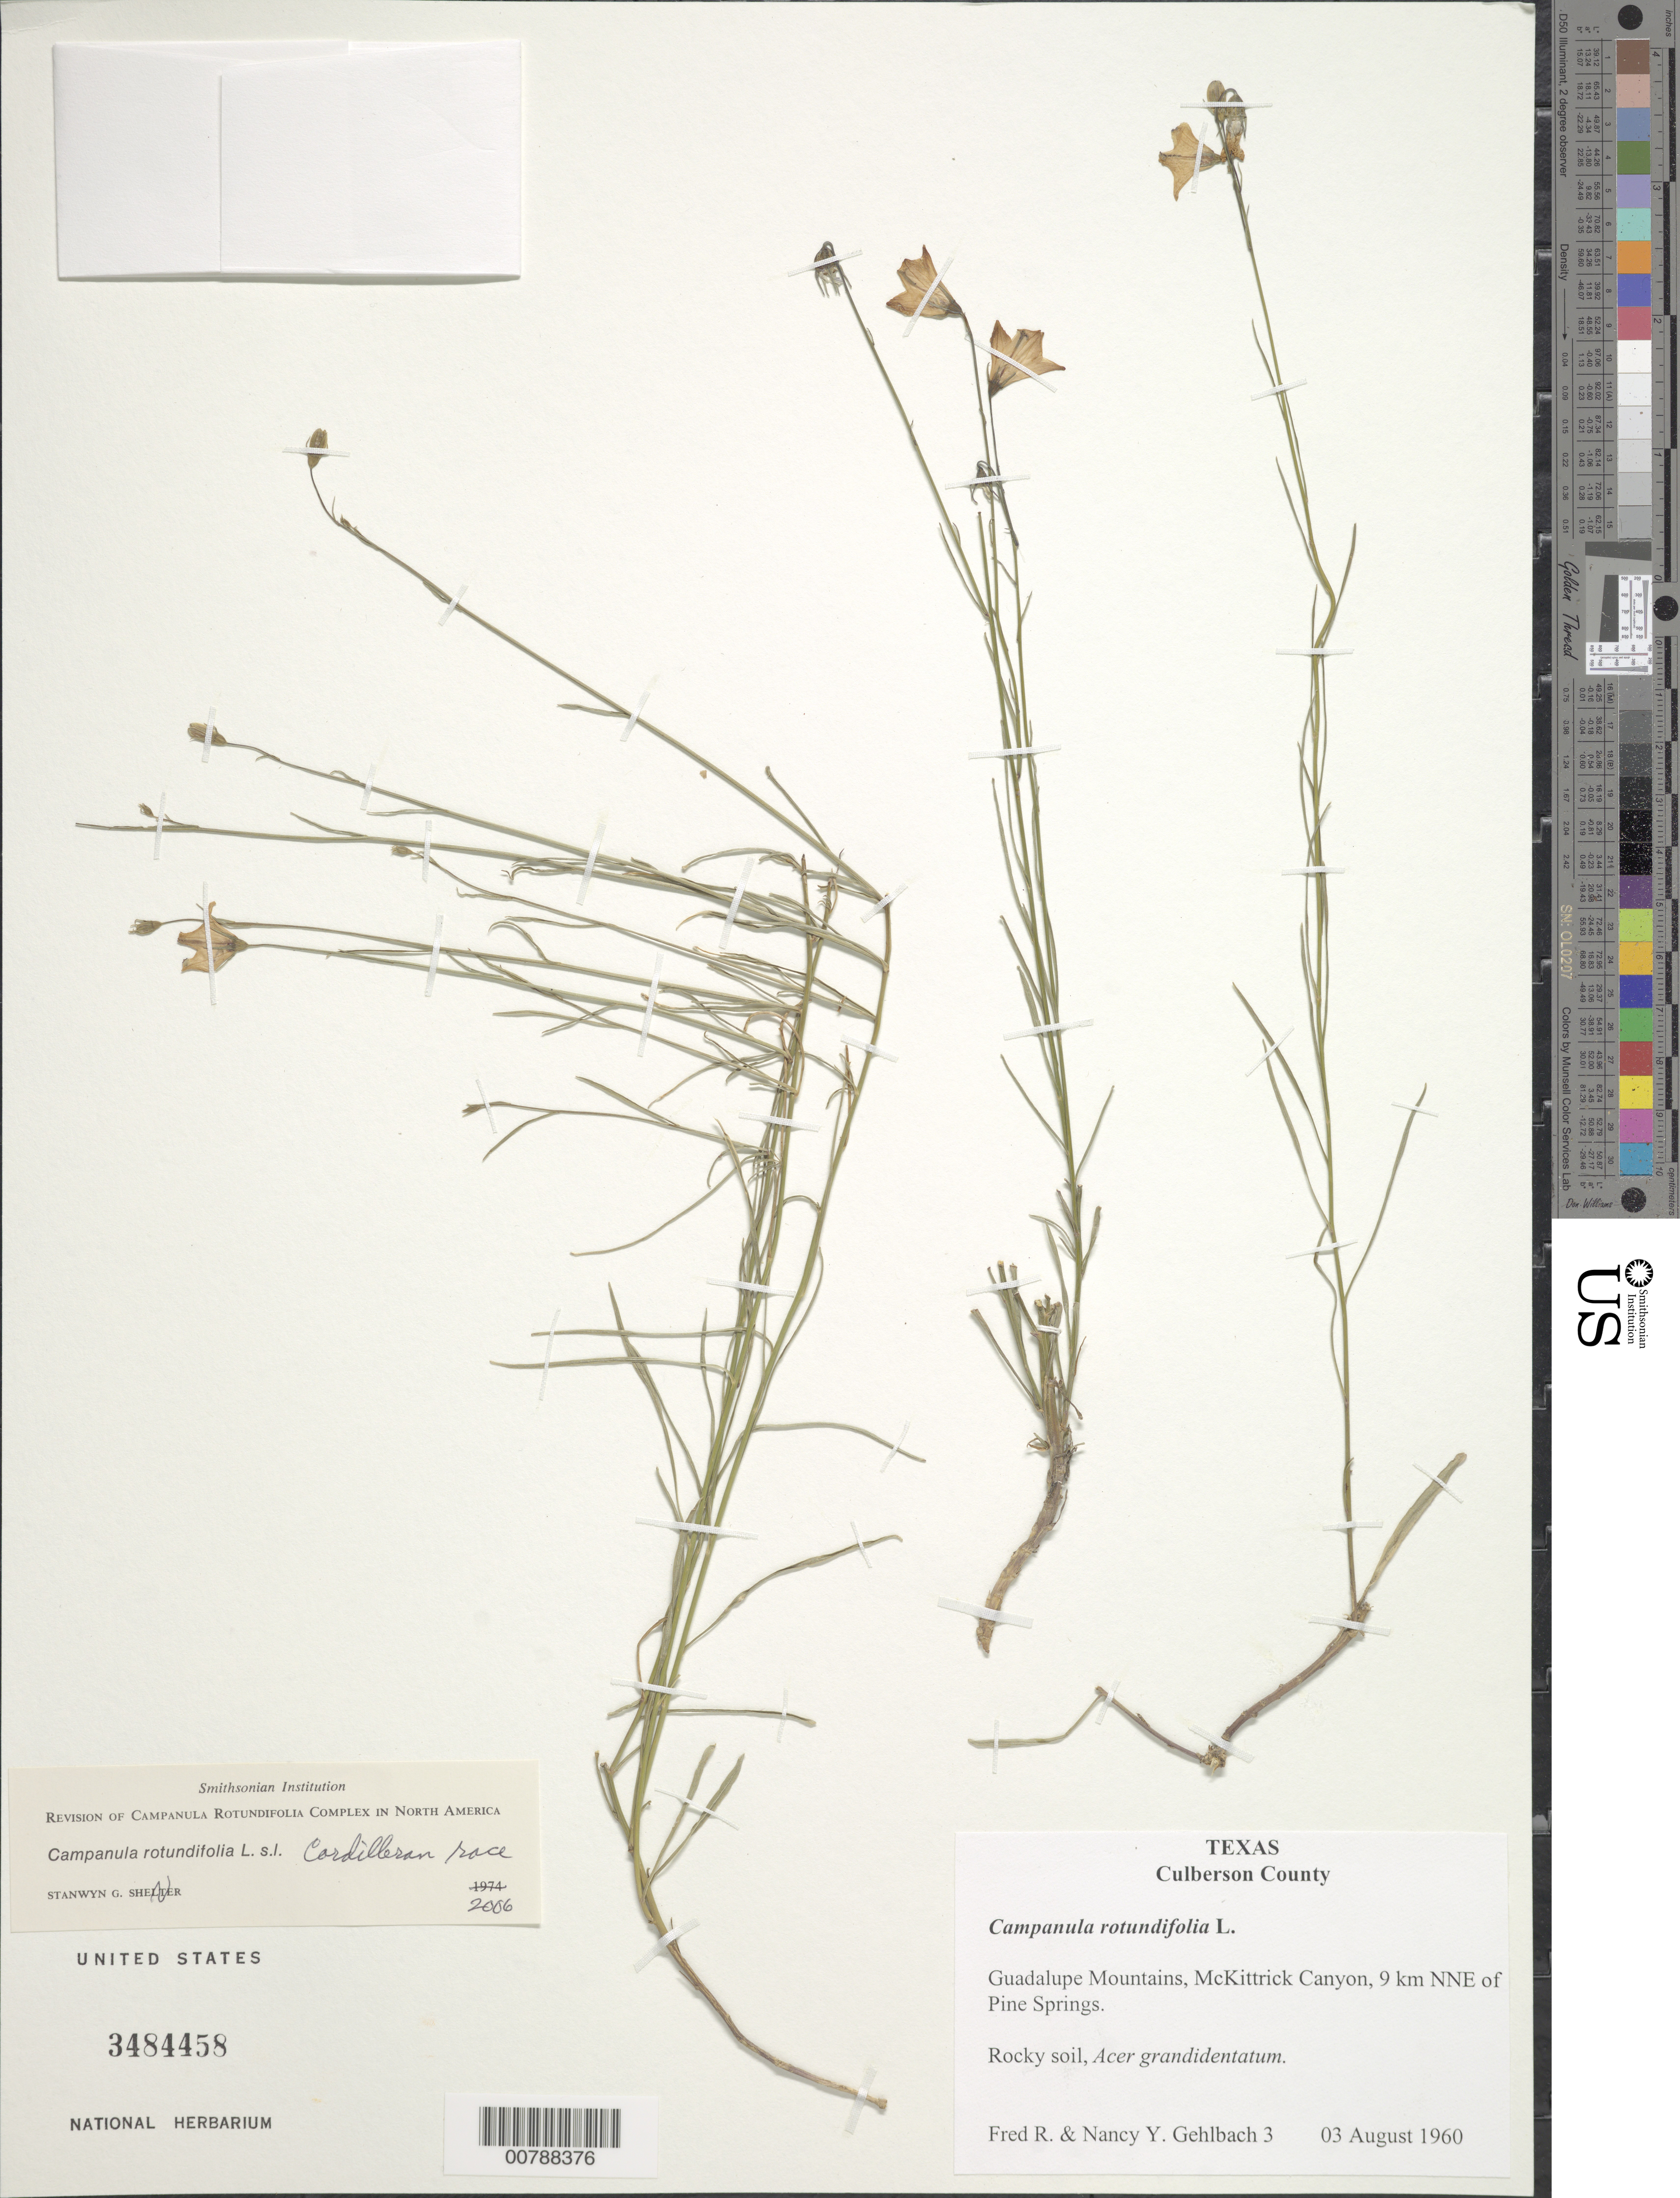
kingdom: Plantae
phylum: Tracheophyta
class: Magnoliopsida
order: Asterales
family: Campanulaceae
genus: Campanula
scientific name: Campanula rotundifolia L. Cordilleran race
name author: L.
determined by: Shetler, Stanwyn G., (US), NMNH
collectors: F. R. Gehlbach & N. Y. Gehlbach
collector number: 3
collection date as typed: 03 August 1960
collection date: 1960-08-03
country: United States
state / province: Texas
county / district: Culberson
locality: Guadalupe Mountains, McKittrick Canyon, 9 km NNE of Pine Springs.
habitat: Rocky soil, Acer grandidentatum.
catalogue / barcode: US 3484458